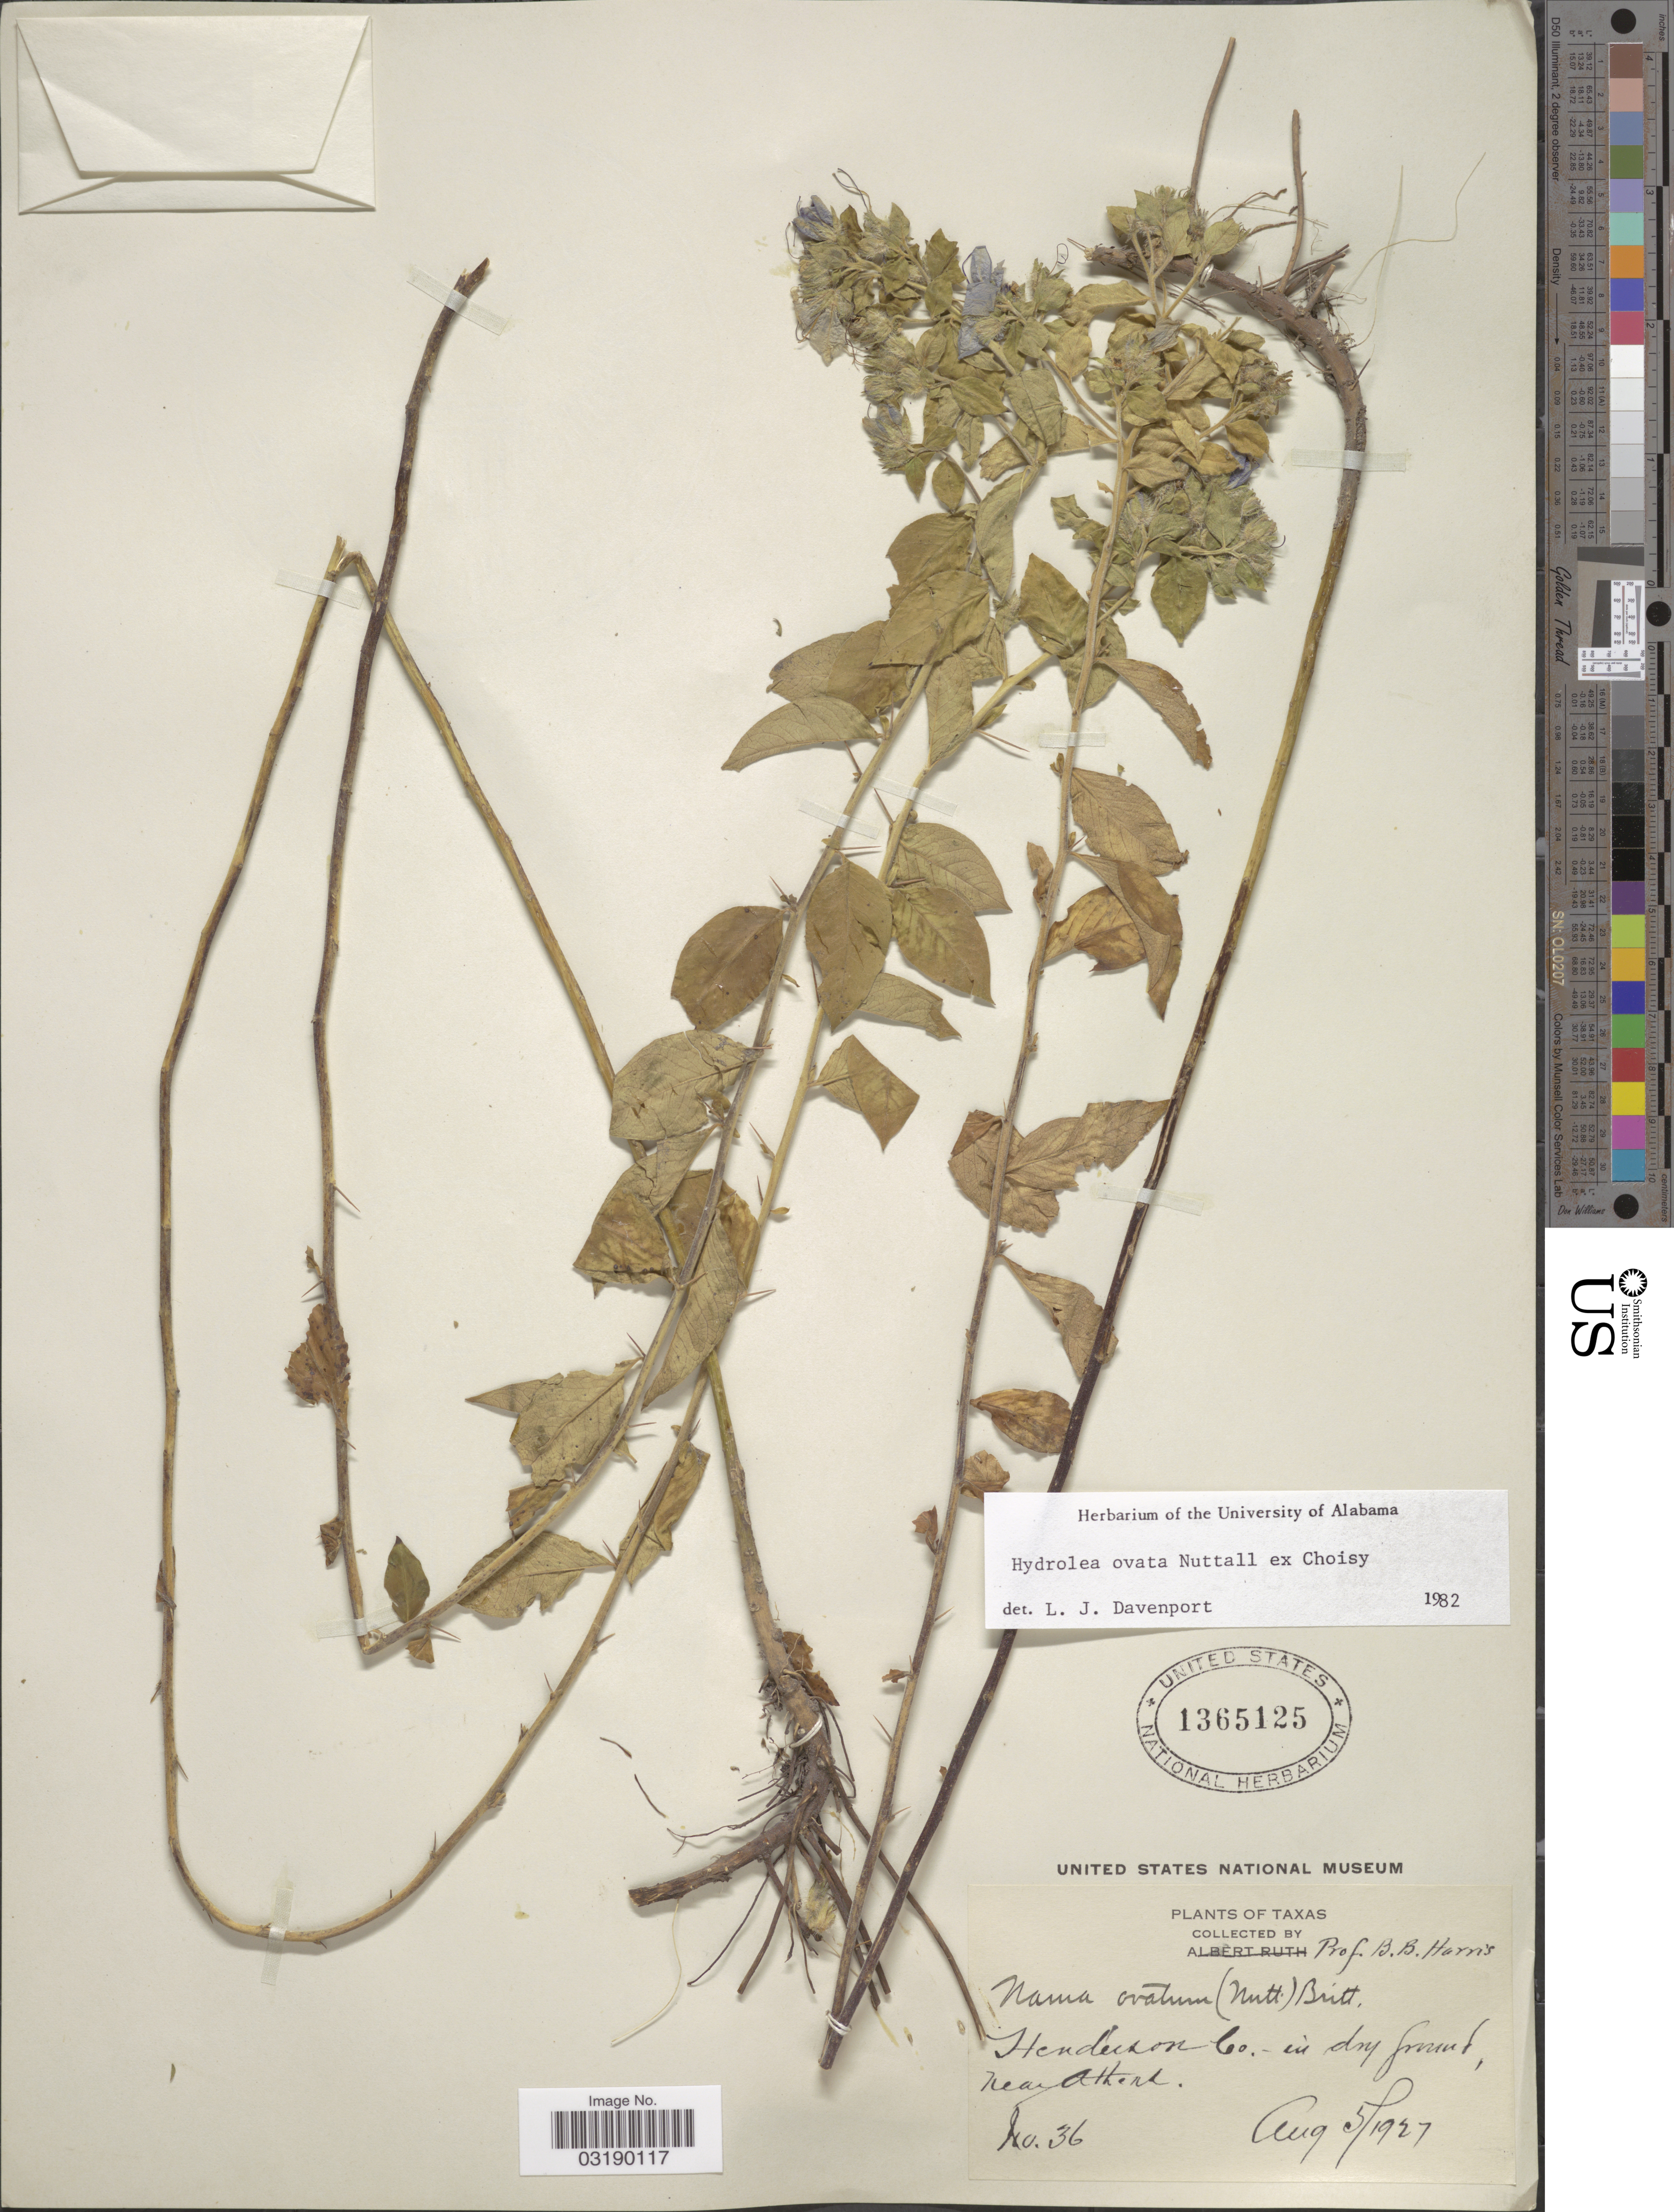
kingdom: Plantae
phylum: Tracheophyta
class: Magnoliopsida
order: Solanales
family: Hydroleaceae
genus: Hydrolea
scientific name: Hydrolea ovata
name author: Nutt. ex Choisy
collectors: B. B. Harris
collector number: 36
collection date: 1927-08-05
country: United States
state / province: Texas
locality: Henderson Co.- near Athens.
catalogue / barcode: US 1365125